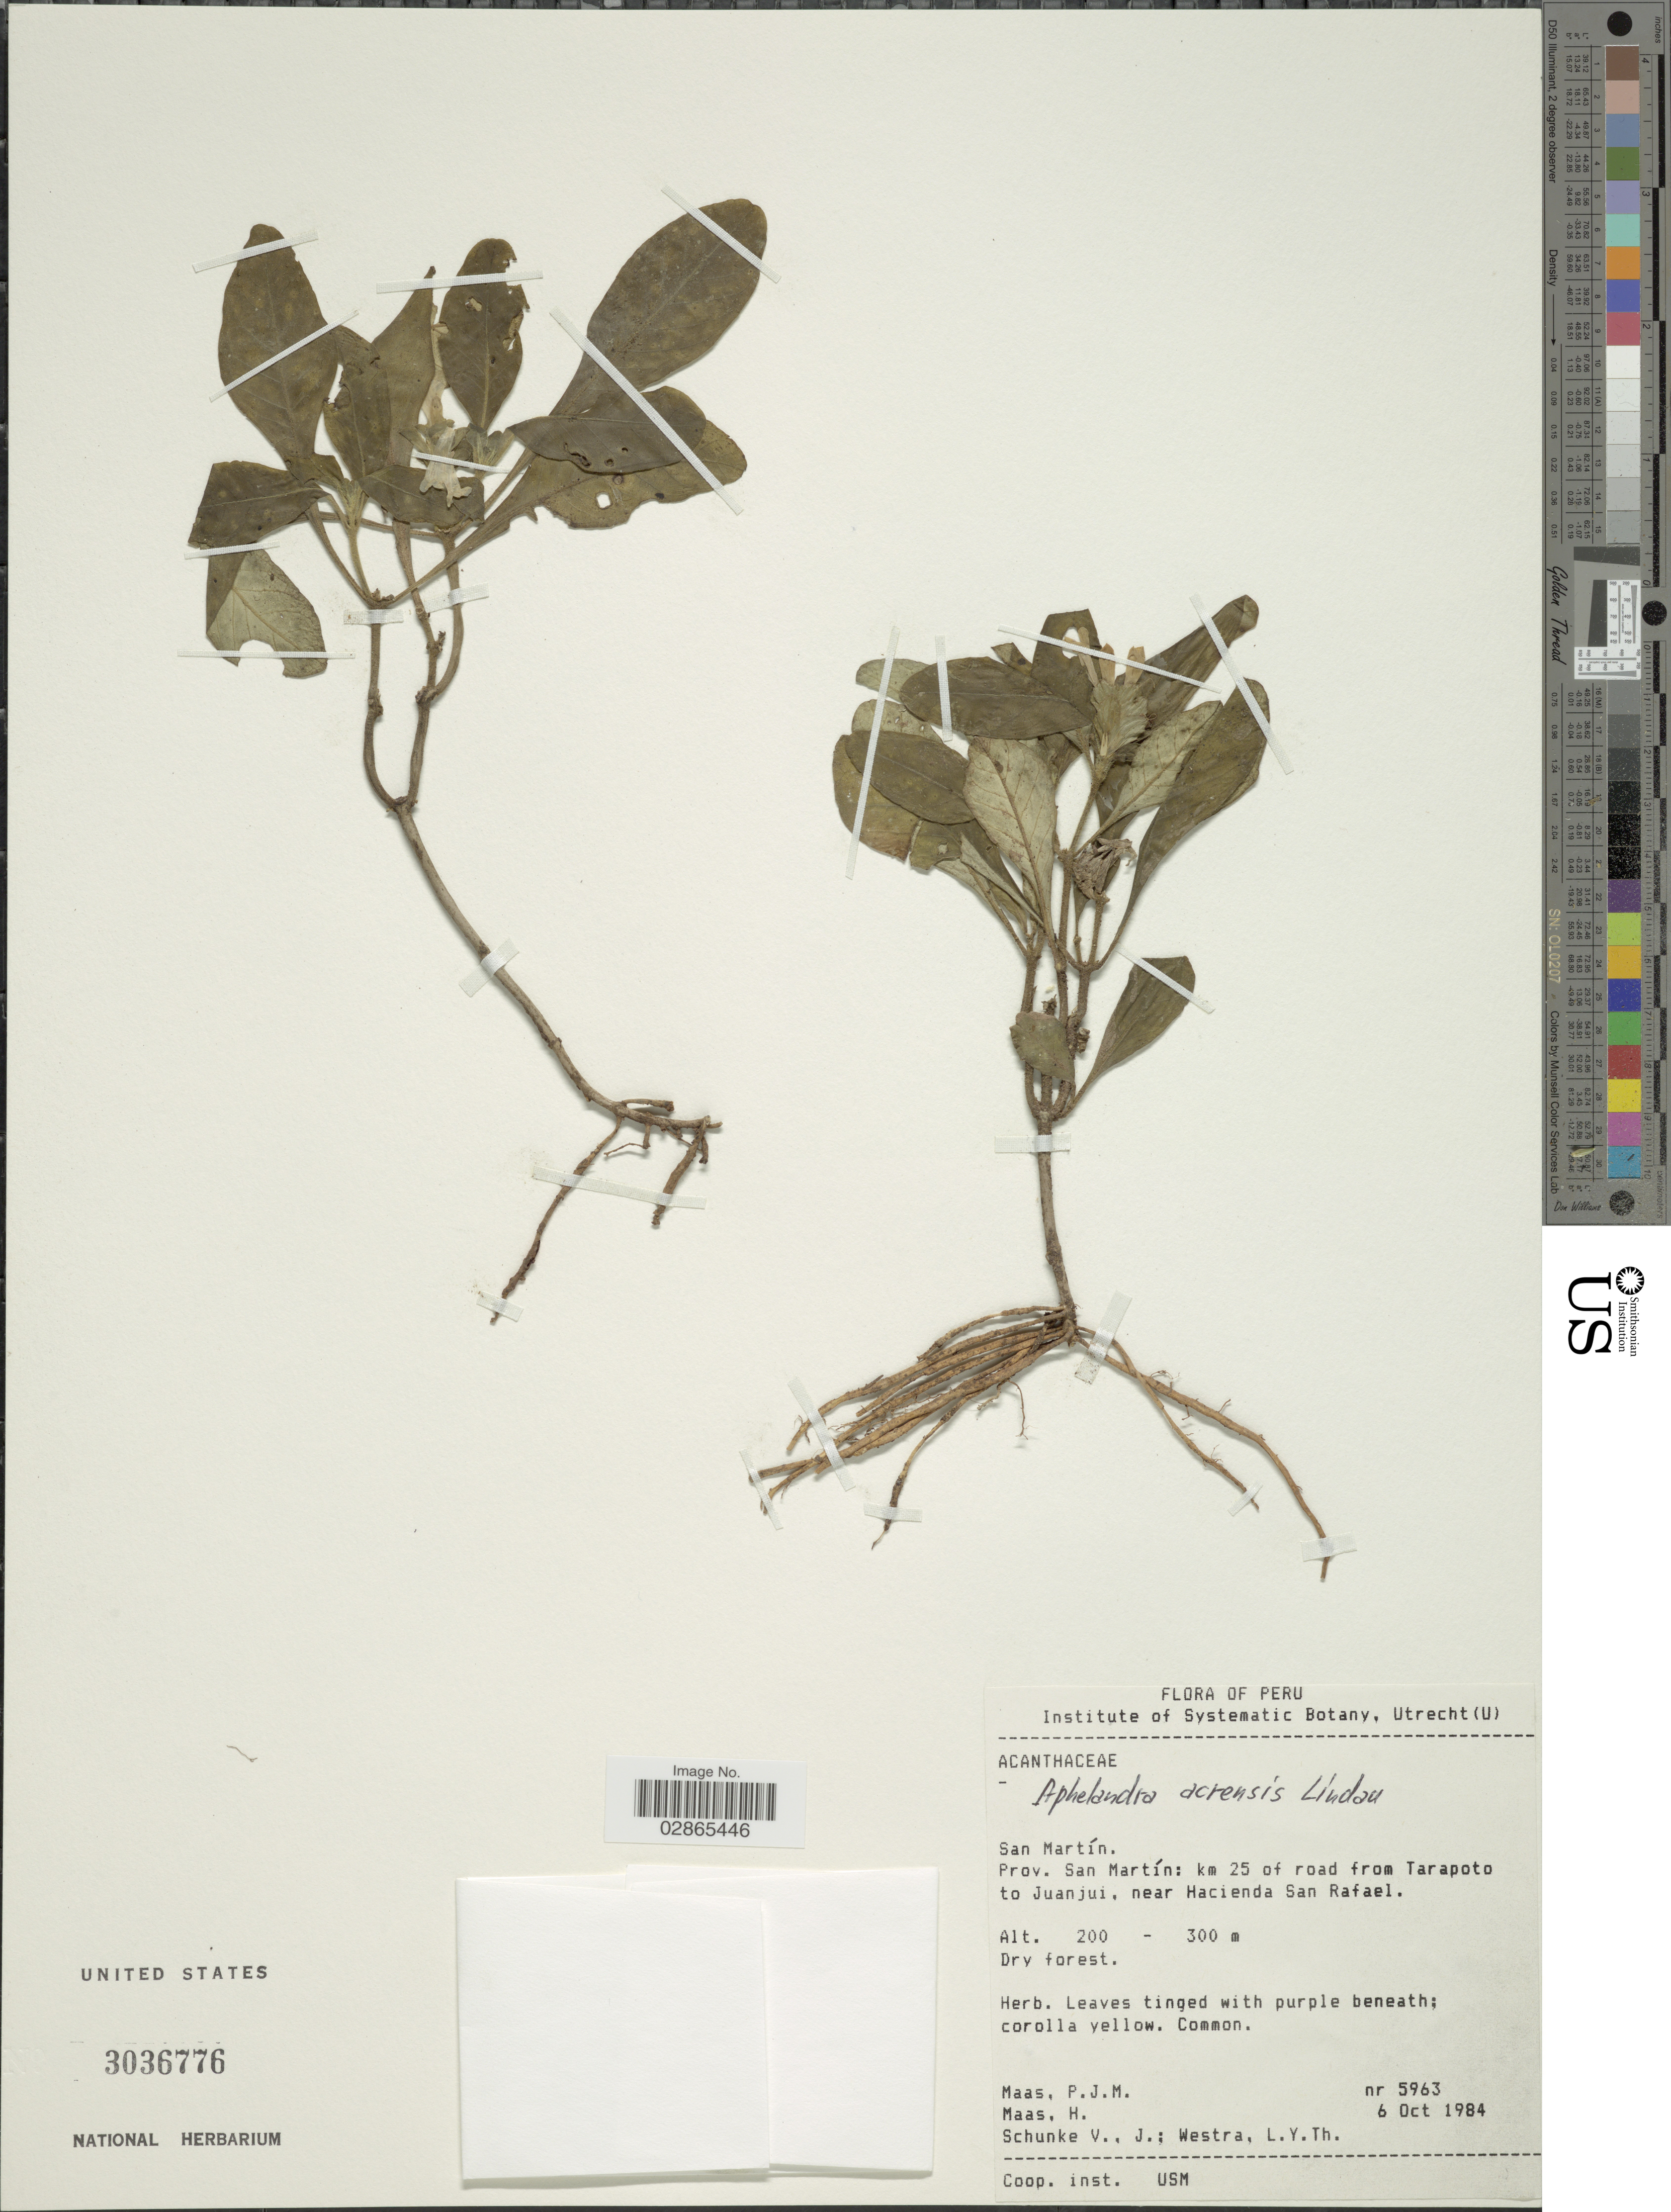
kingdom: Plantae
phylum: Tracheophyta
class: Magnoliopsida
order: Lamiales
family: Acanthaceae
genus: Xantheranthemum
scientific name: Xantheranthemum igneum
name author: (Linden) Lindau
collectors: P. Maas, H. Maas, J. Schunke Vigo & L. Y. T. Westra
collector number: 5963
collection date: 1984-10-06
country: Peru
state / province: San Martín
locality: Km 25 of road from Tarapoto to Juanjui, near Hacienda San Rafael.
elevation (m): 200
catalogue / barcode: US 3036776